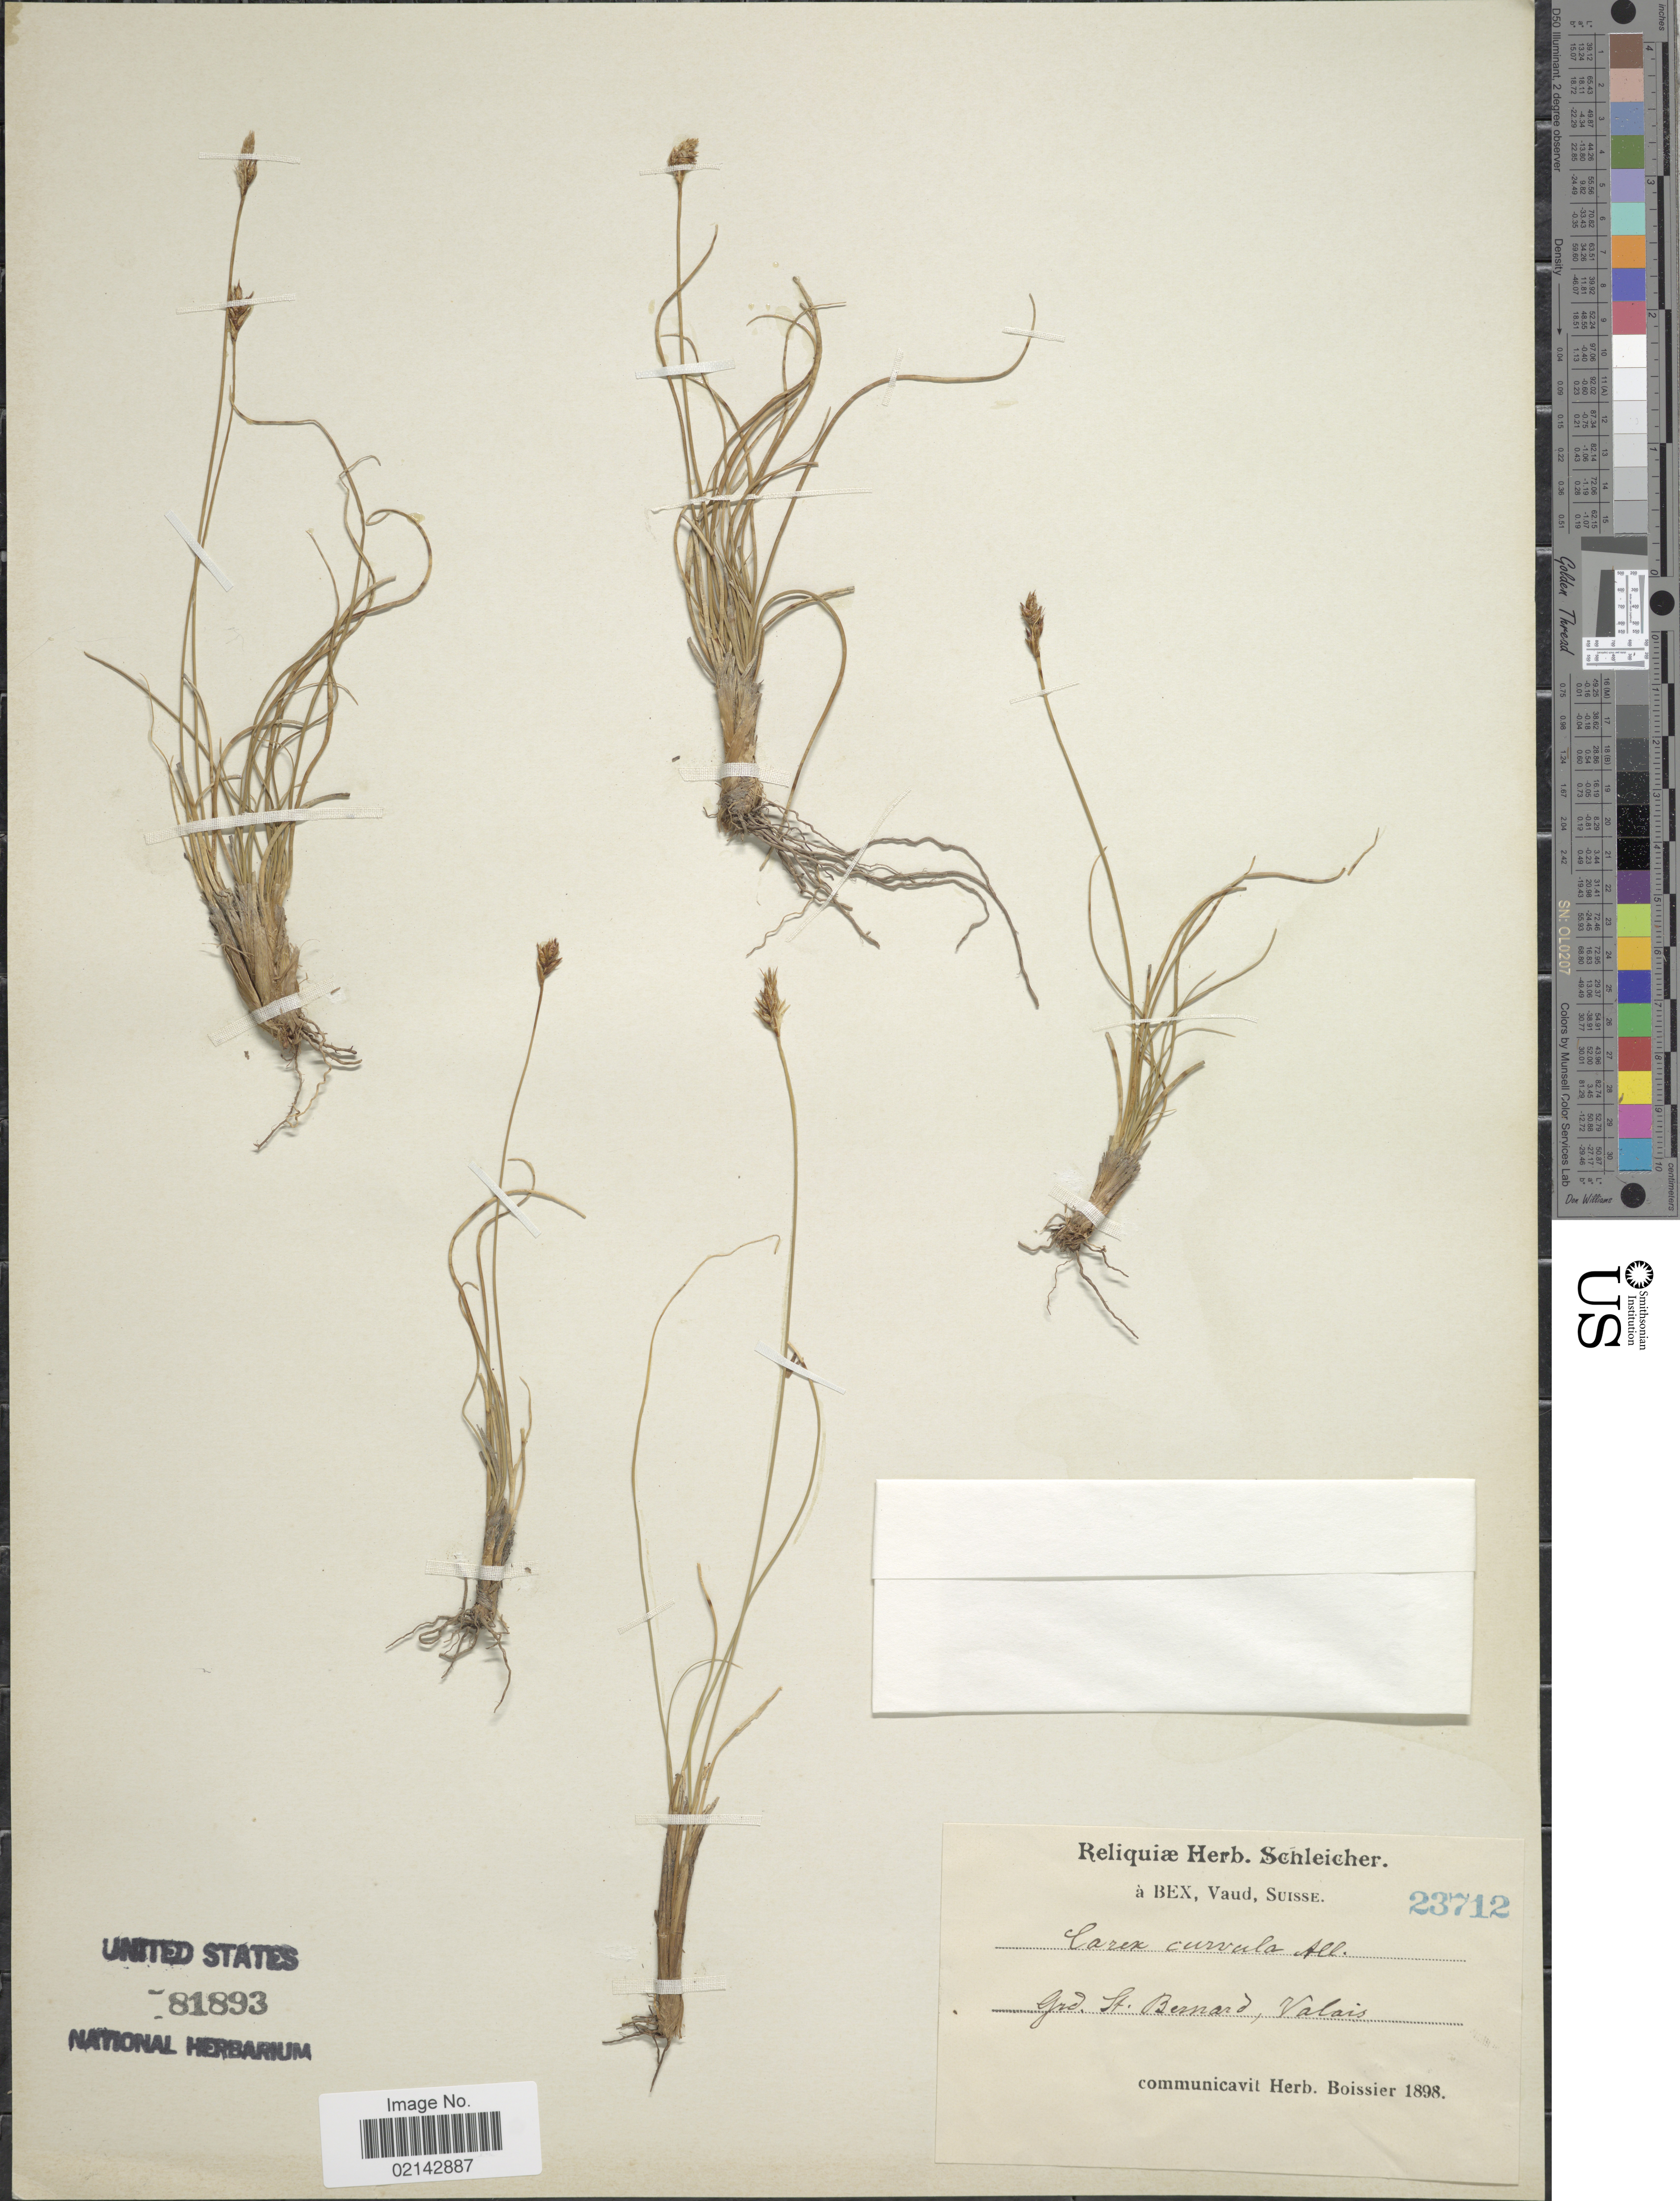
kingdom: Plantae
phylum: Tracheophyta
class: Liliopsida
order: Poales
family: Cyperaceae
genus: Carex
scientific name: Carex curvula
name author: All.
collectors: ex herb. Schleicher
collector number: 23712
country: Switzerland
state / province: Valais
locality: Grd. St. Bernard.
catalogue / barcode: US 81893